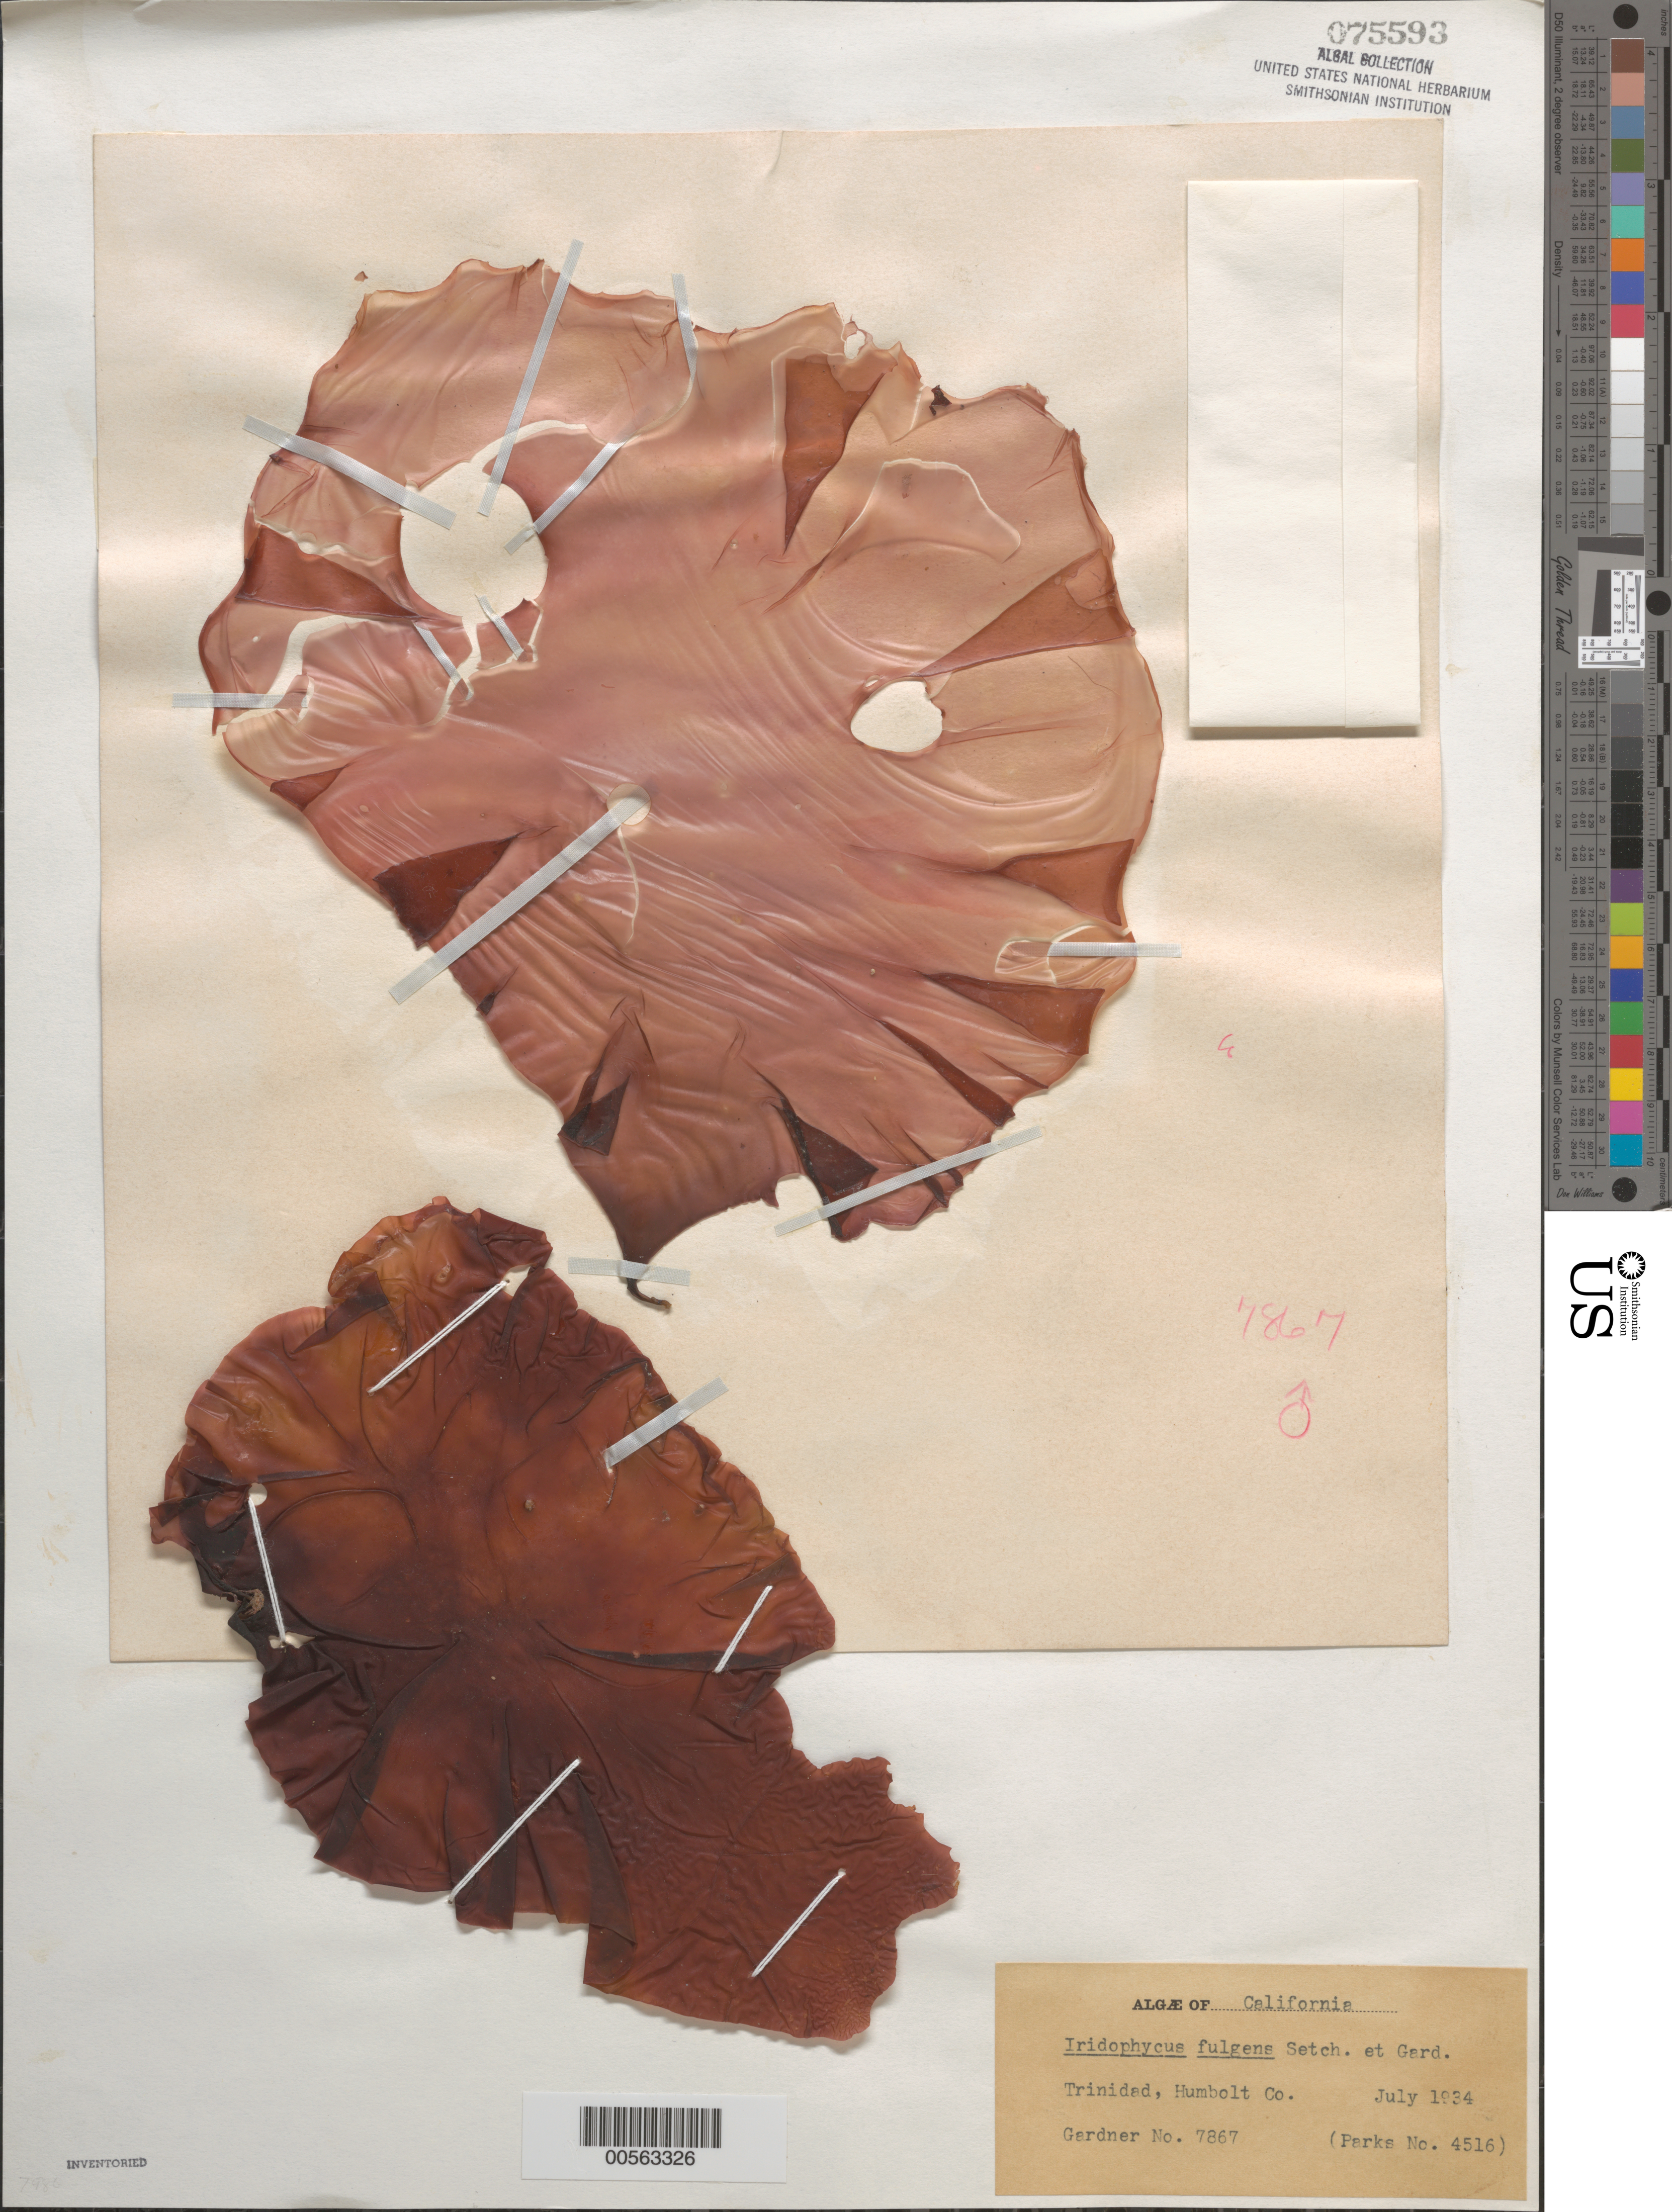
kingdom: Plantae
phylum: Rhodophyta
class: Florideophyceae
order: Gigartinales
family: Gigartinaceae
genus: Mazzaella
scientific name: Mazzaella splendens var. fulgens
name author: (Setchell & N.L. Gardner) Hughey & Hommersand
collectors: N. Gardner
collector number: NLG 7867 & Parks 4516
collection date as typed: Jul 1934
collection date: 1934-07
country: United States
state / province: California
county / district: Humboldt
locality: Trinidad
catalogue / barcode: US 75593